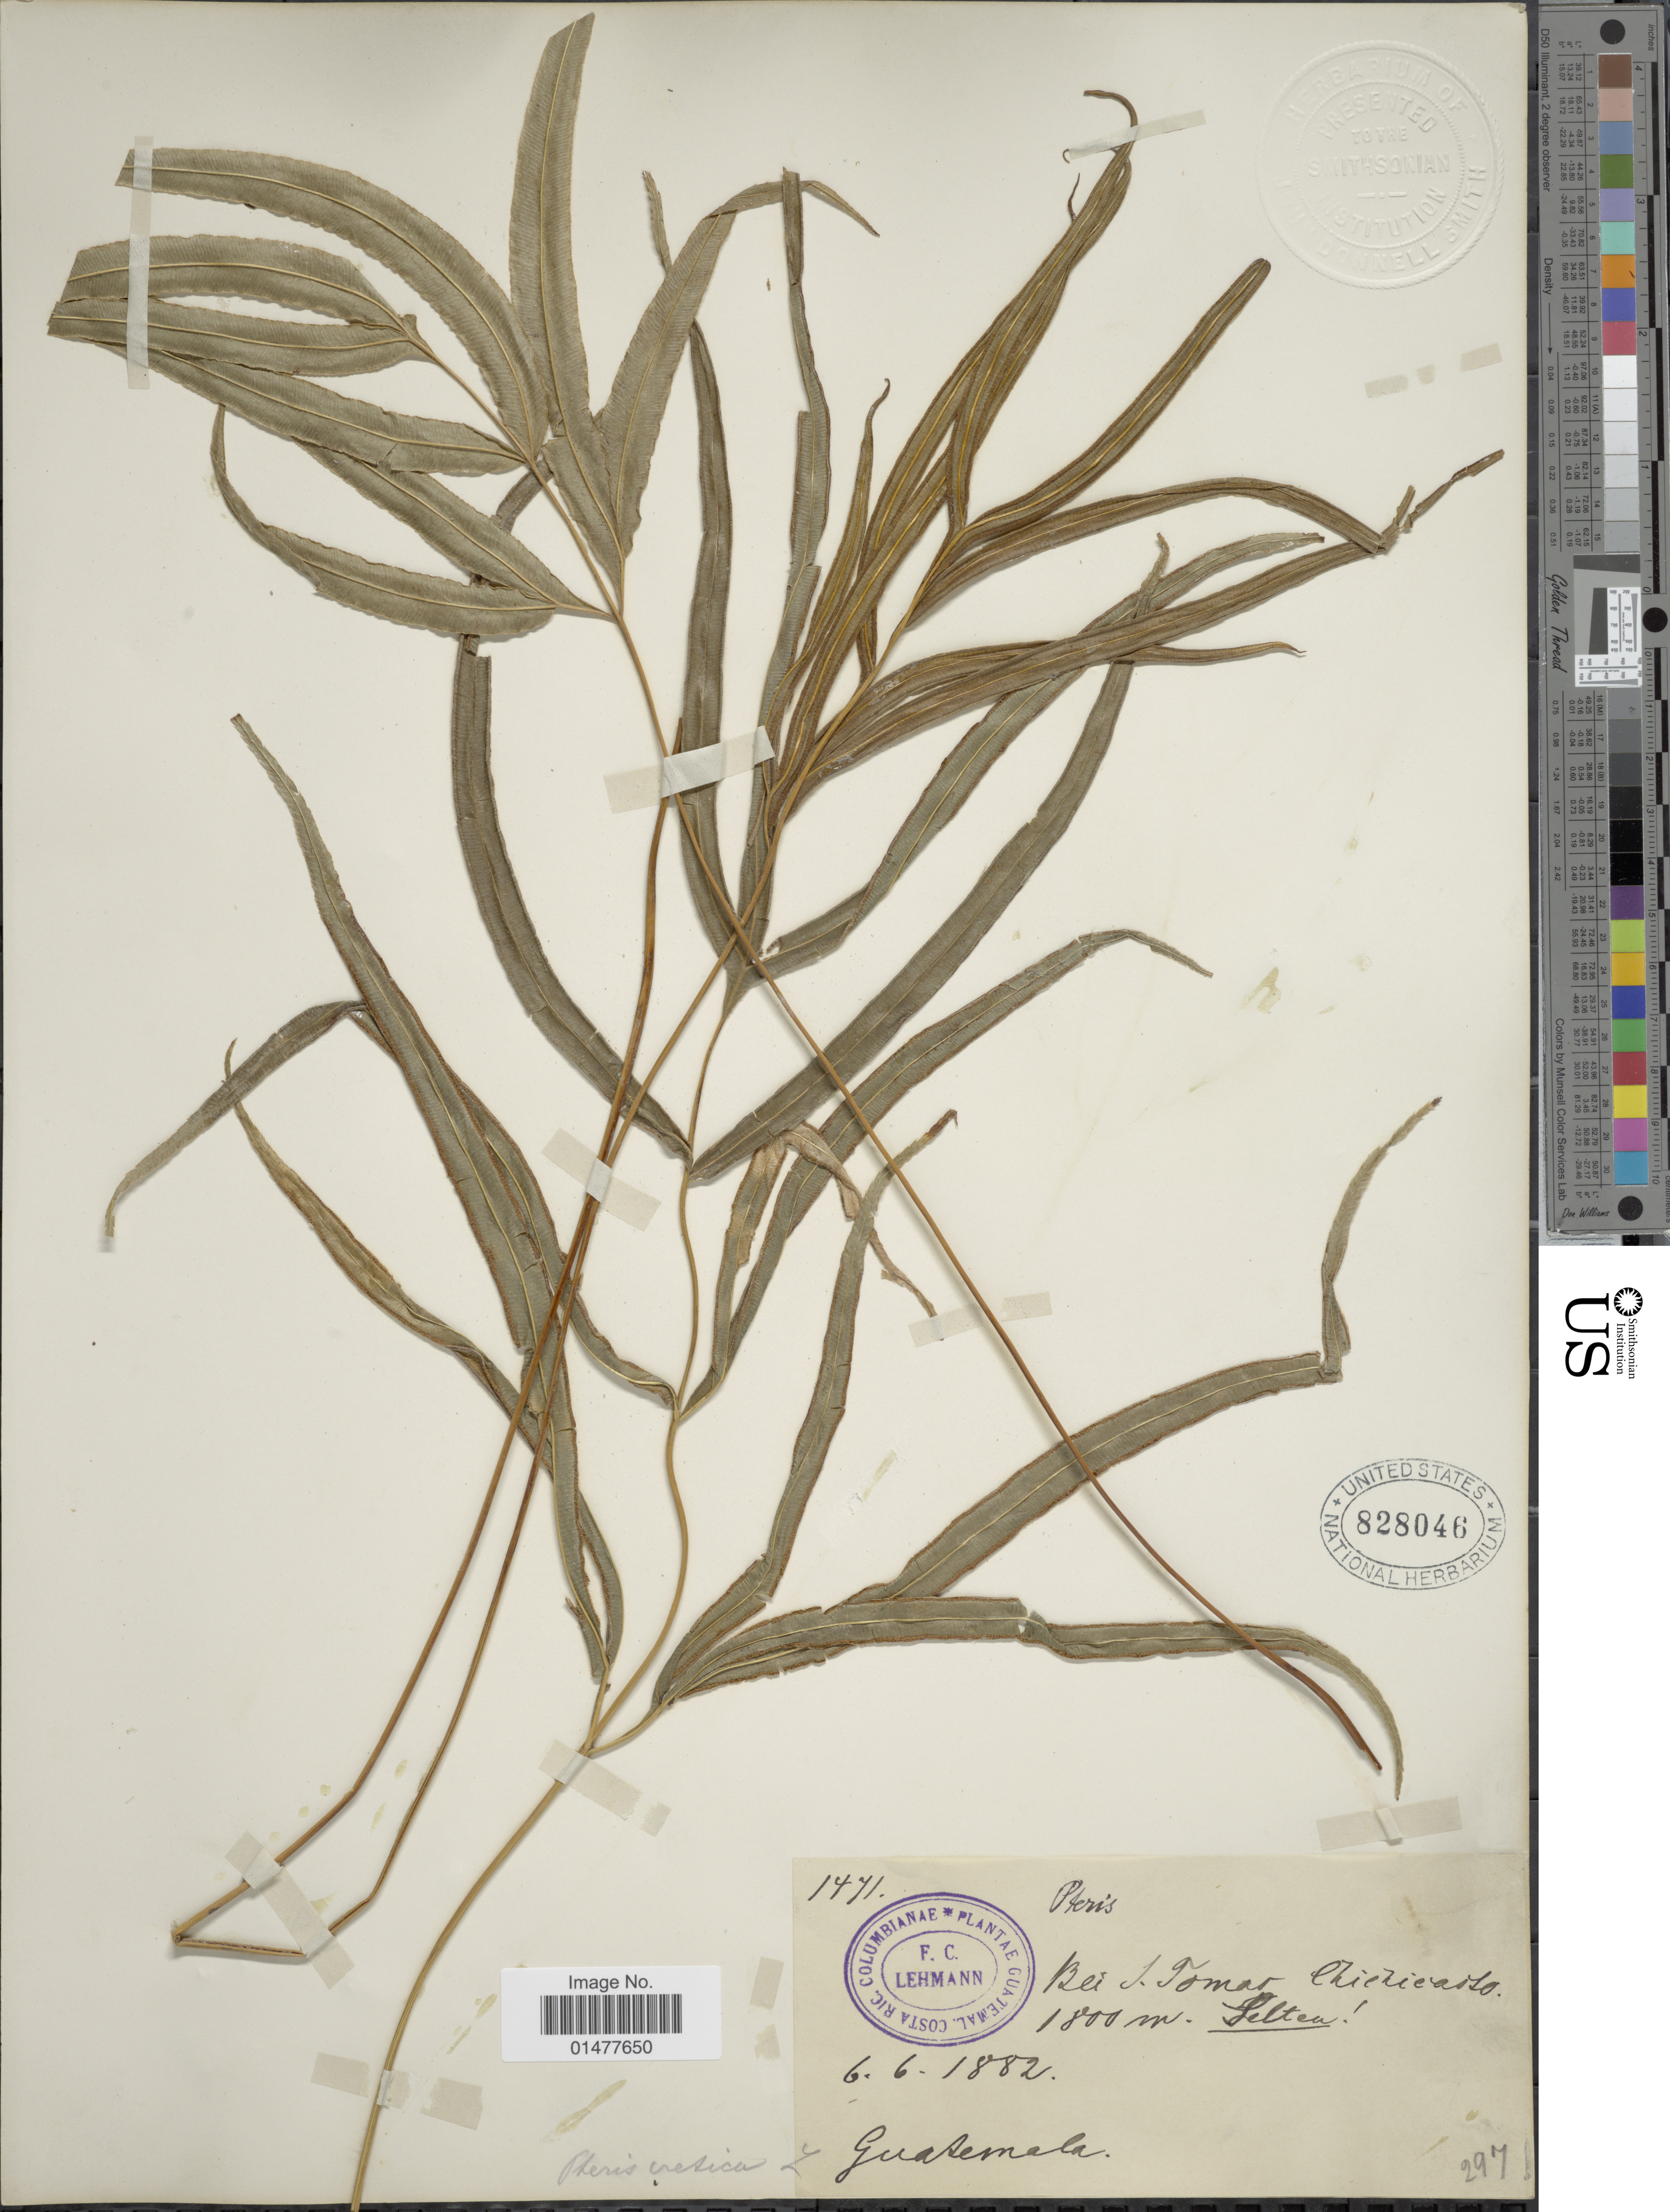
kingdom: Plantae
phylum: Tracheophyta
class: Polypodiopsida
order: Polypodiales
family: Pteridaceae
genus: Pteris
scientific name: Pteris cretica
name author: L.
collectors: F. C. Lehmann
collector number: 1471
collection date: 1882-06-06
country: Guatemala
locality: Bei S. Tomas Chichicaste.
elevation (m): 1800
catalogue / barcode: US 828046